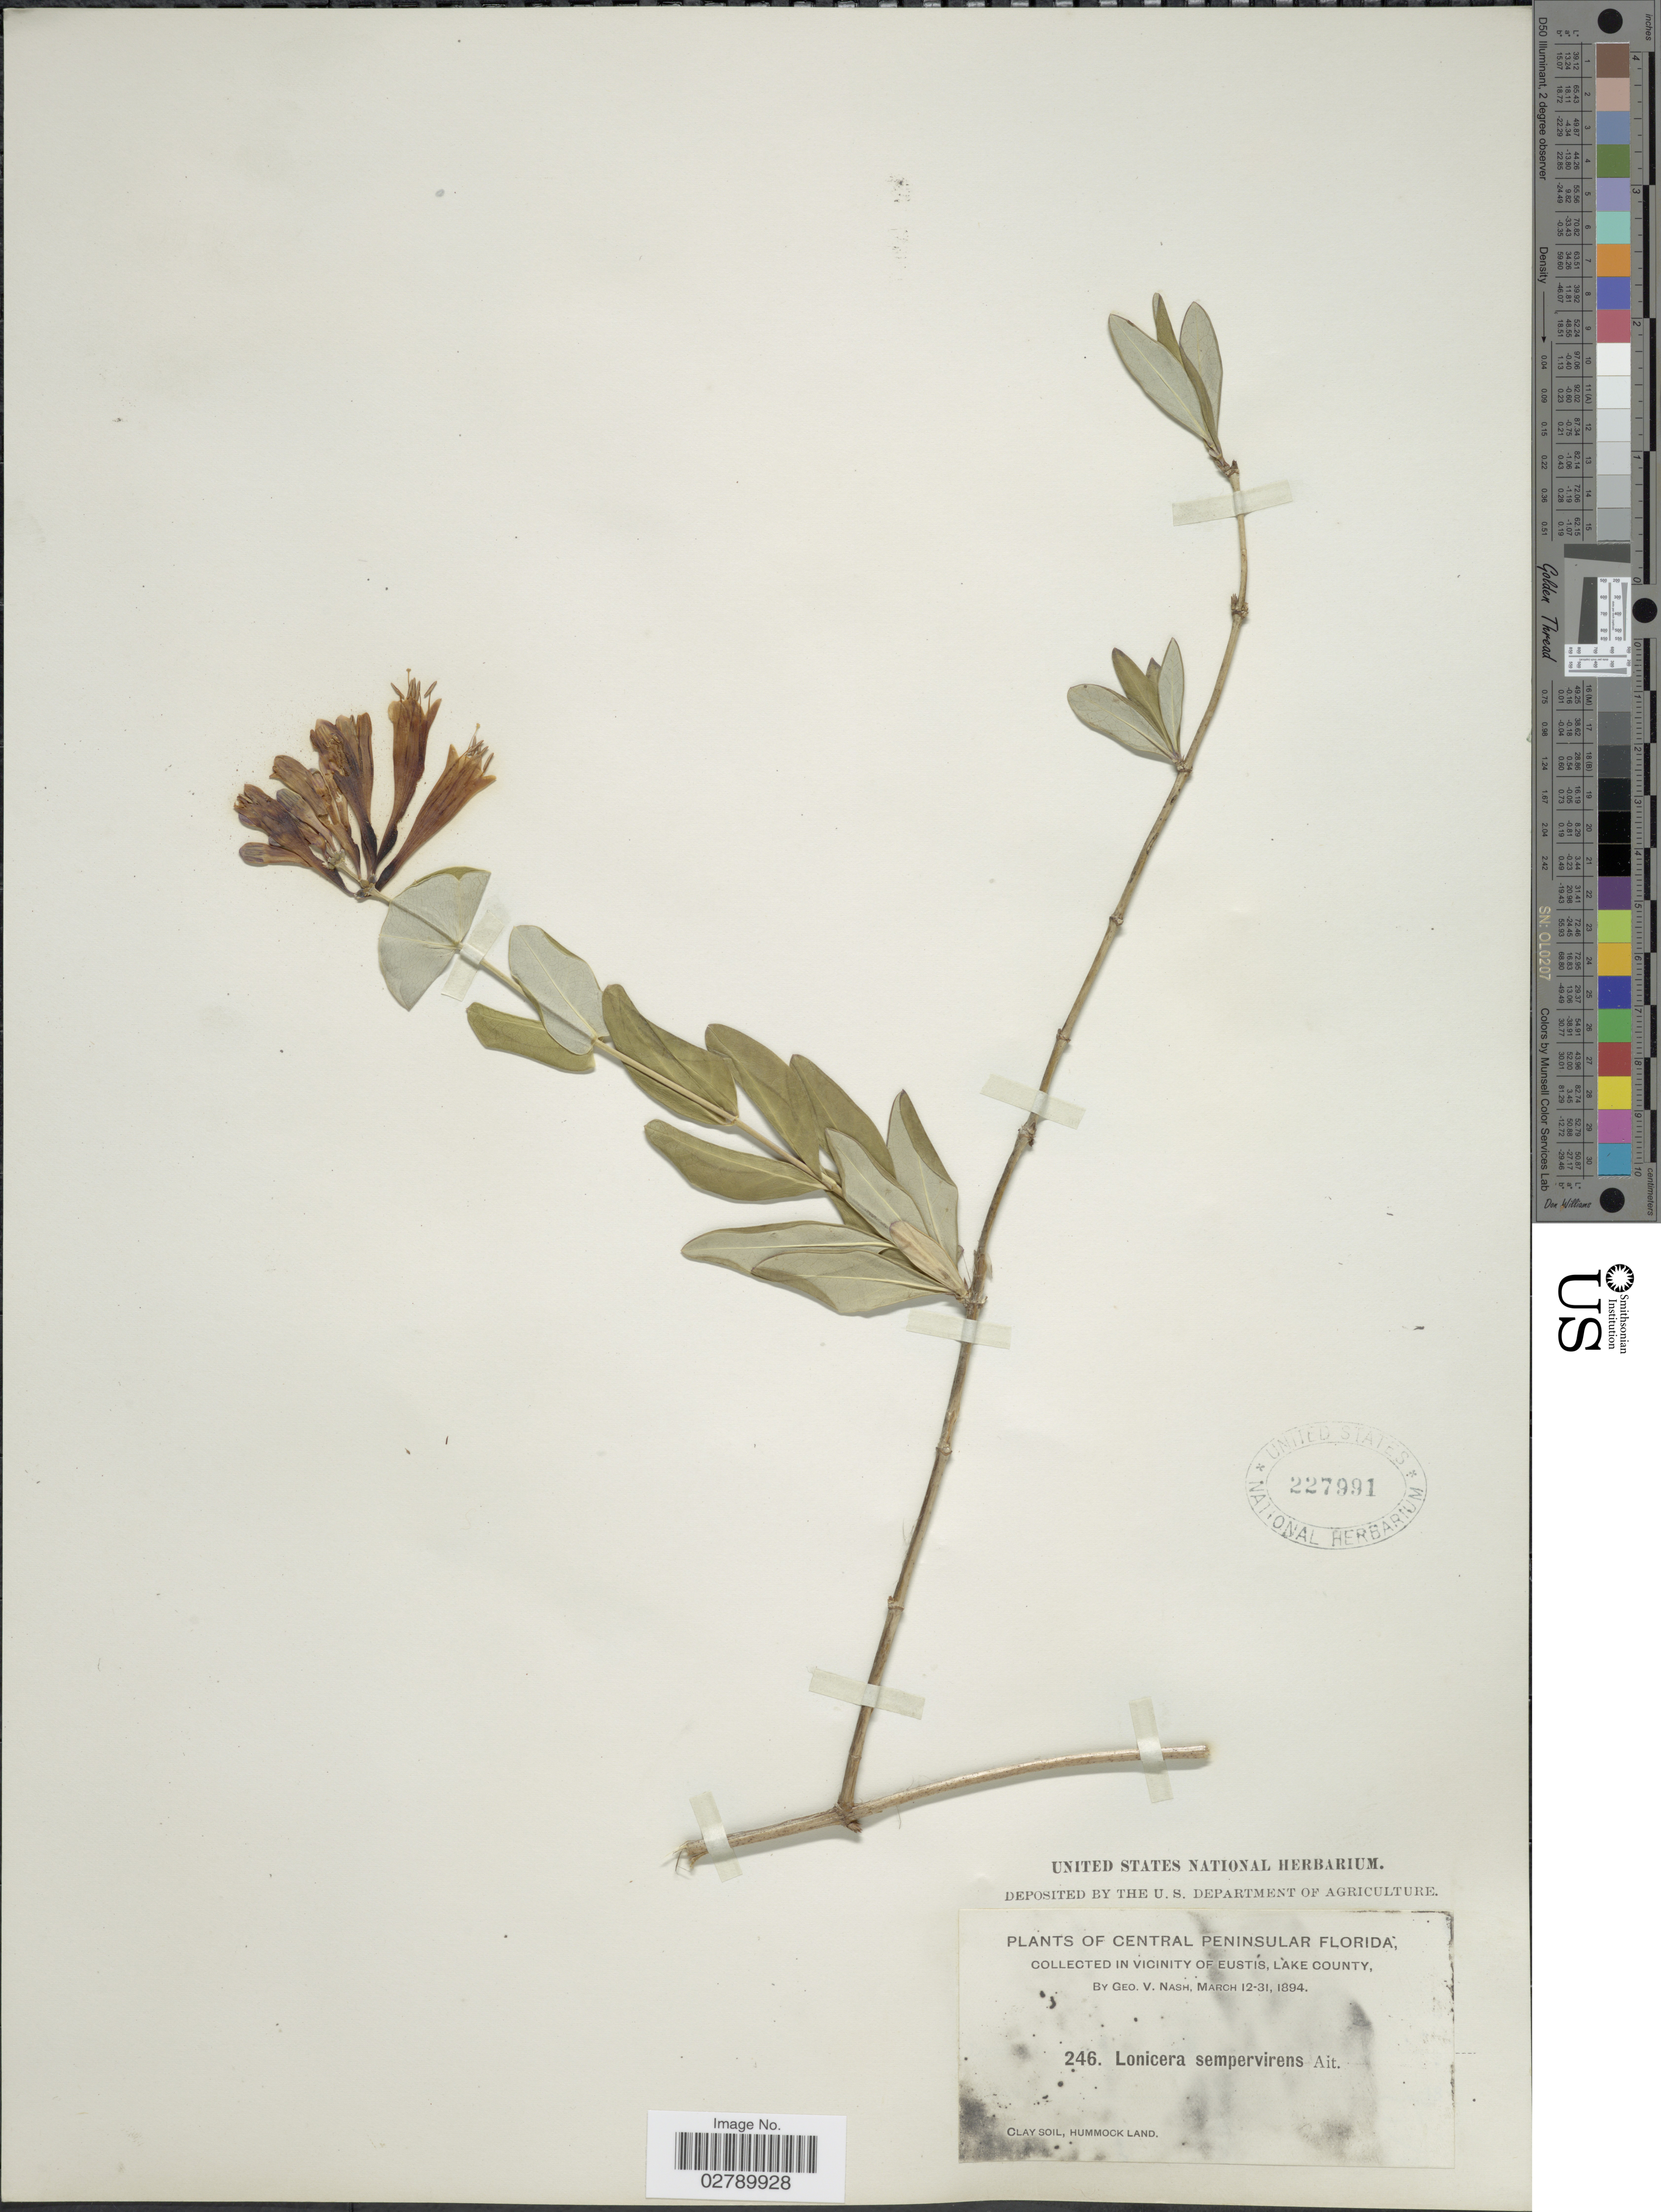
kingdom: Plantae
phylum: Tracheophyta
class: Magnoliopsida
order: Dipsacales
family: Caprifoliaceae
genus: Lonicera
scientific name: Lonicera sempervirens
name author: L.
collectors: G. V. Nash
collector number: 246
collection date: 1894-03-12/1894-03-31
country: United States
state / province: Florida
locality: Central Peninsular Florida. Vicinity of Eustis, Lake County.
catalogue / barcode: US 227991